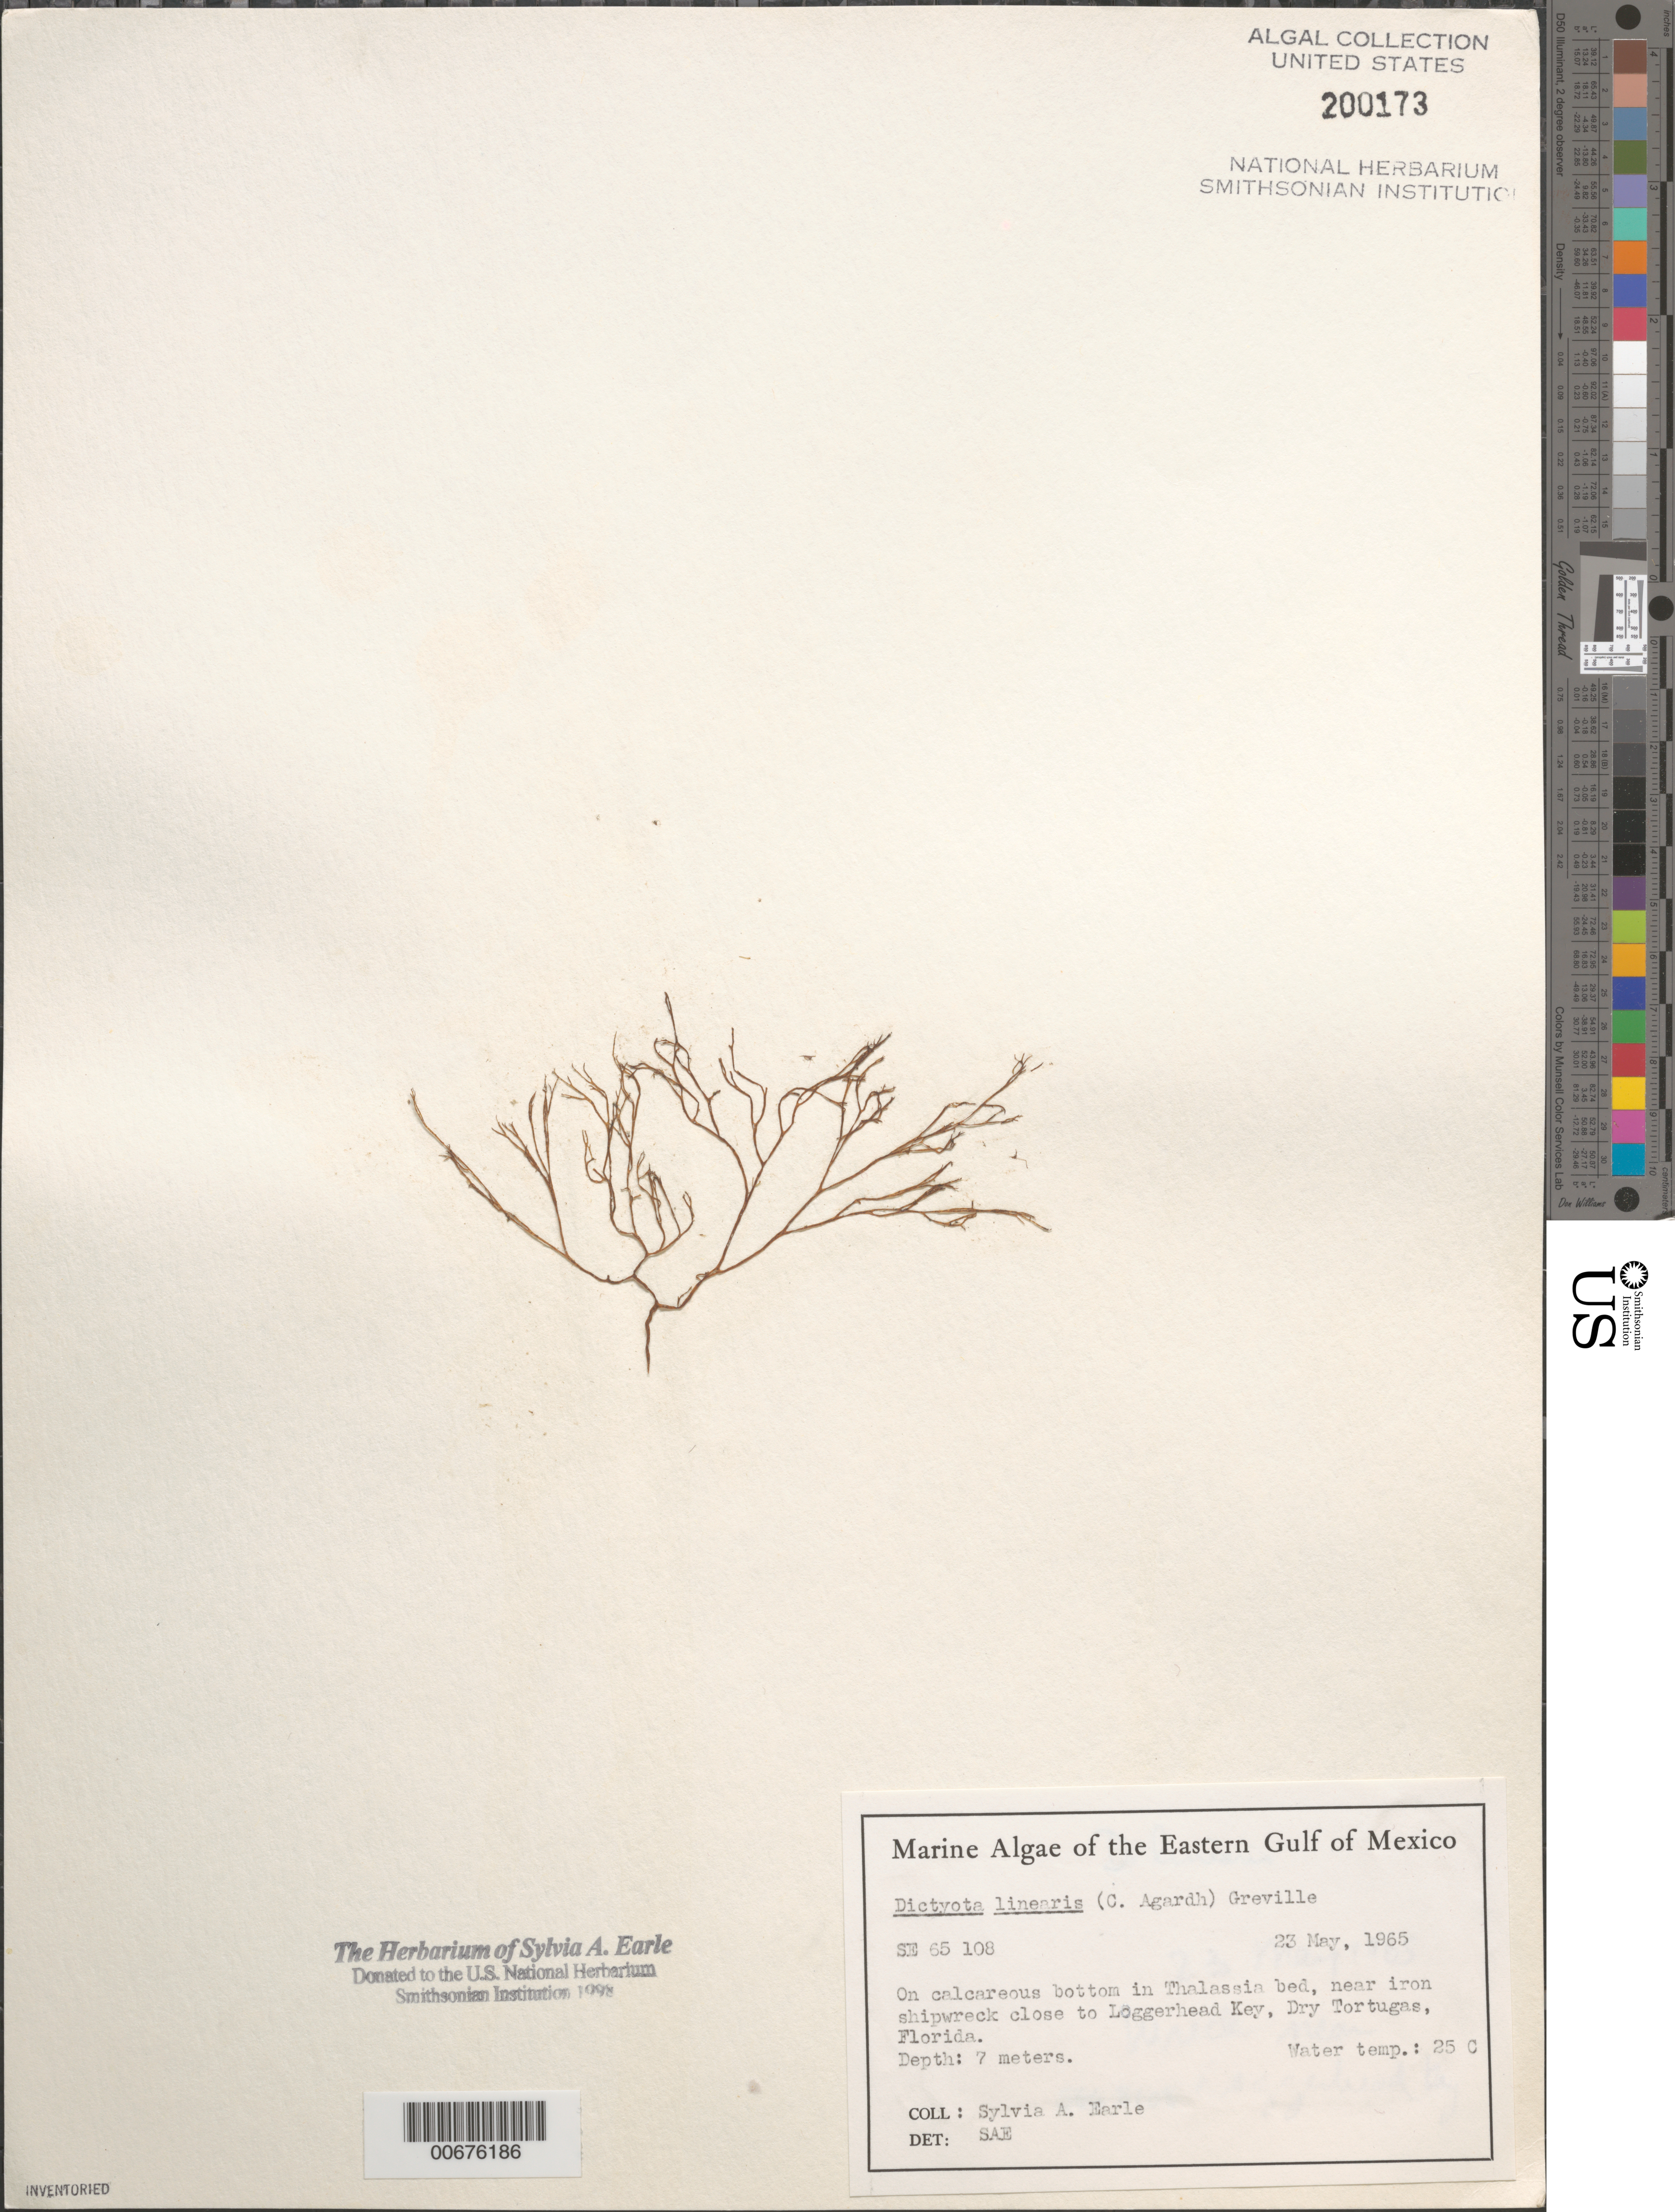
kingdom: Chromista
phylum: Ochrophyta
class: Phaeophyceae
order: Dictyotales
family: Dictyotaceae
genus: Dictyota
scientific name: Dictyota linearis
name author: (C. Agardh) Grev.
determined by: Earle, S. A.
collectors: S. A. Earle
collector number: Se 65108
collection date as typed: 23 May 1965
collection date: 1965-05-23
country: United States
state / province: Florida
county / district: Monroe County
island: Loggerhead Key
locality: Iron shipwreck near Loggerhead Key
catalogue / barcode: US 200173